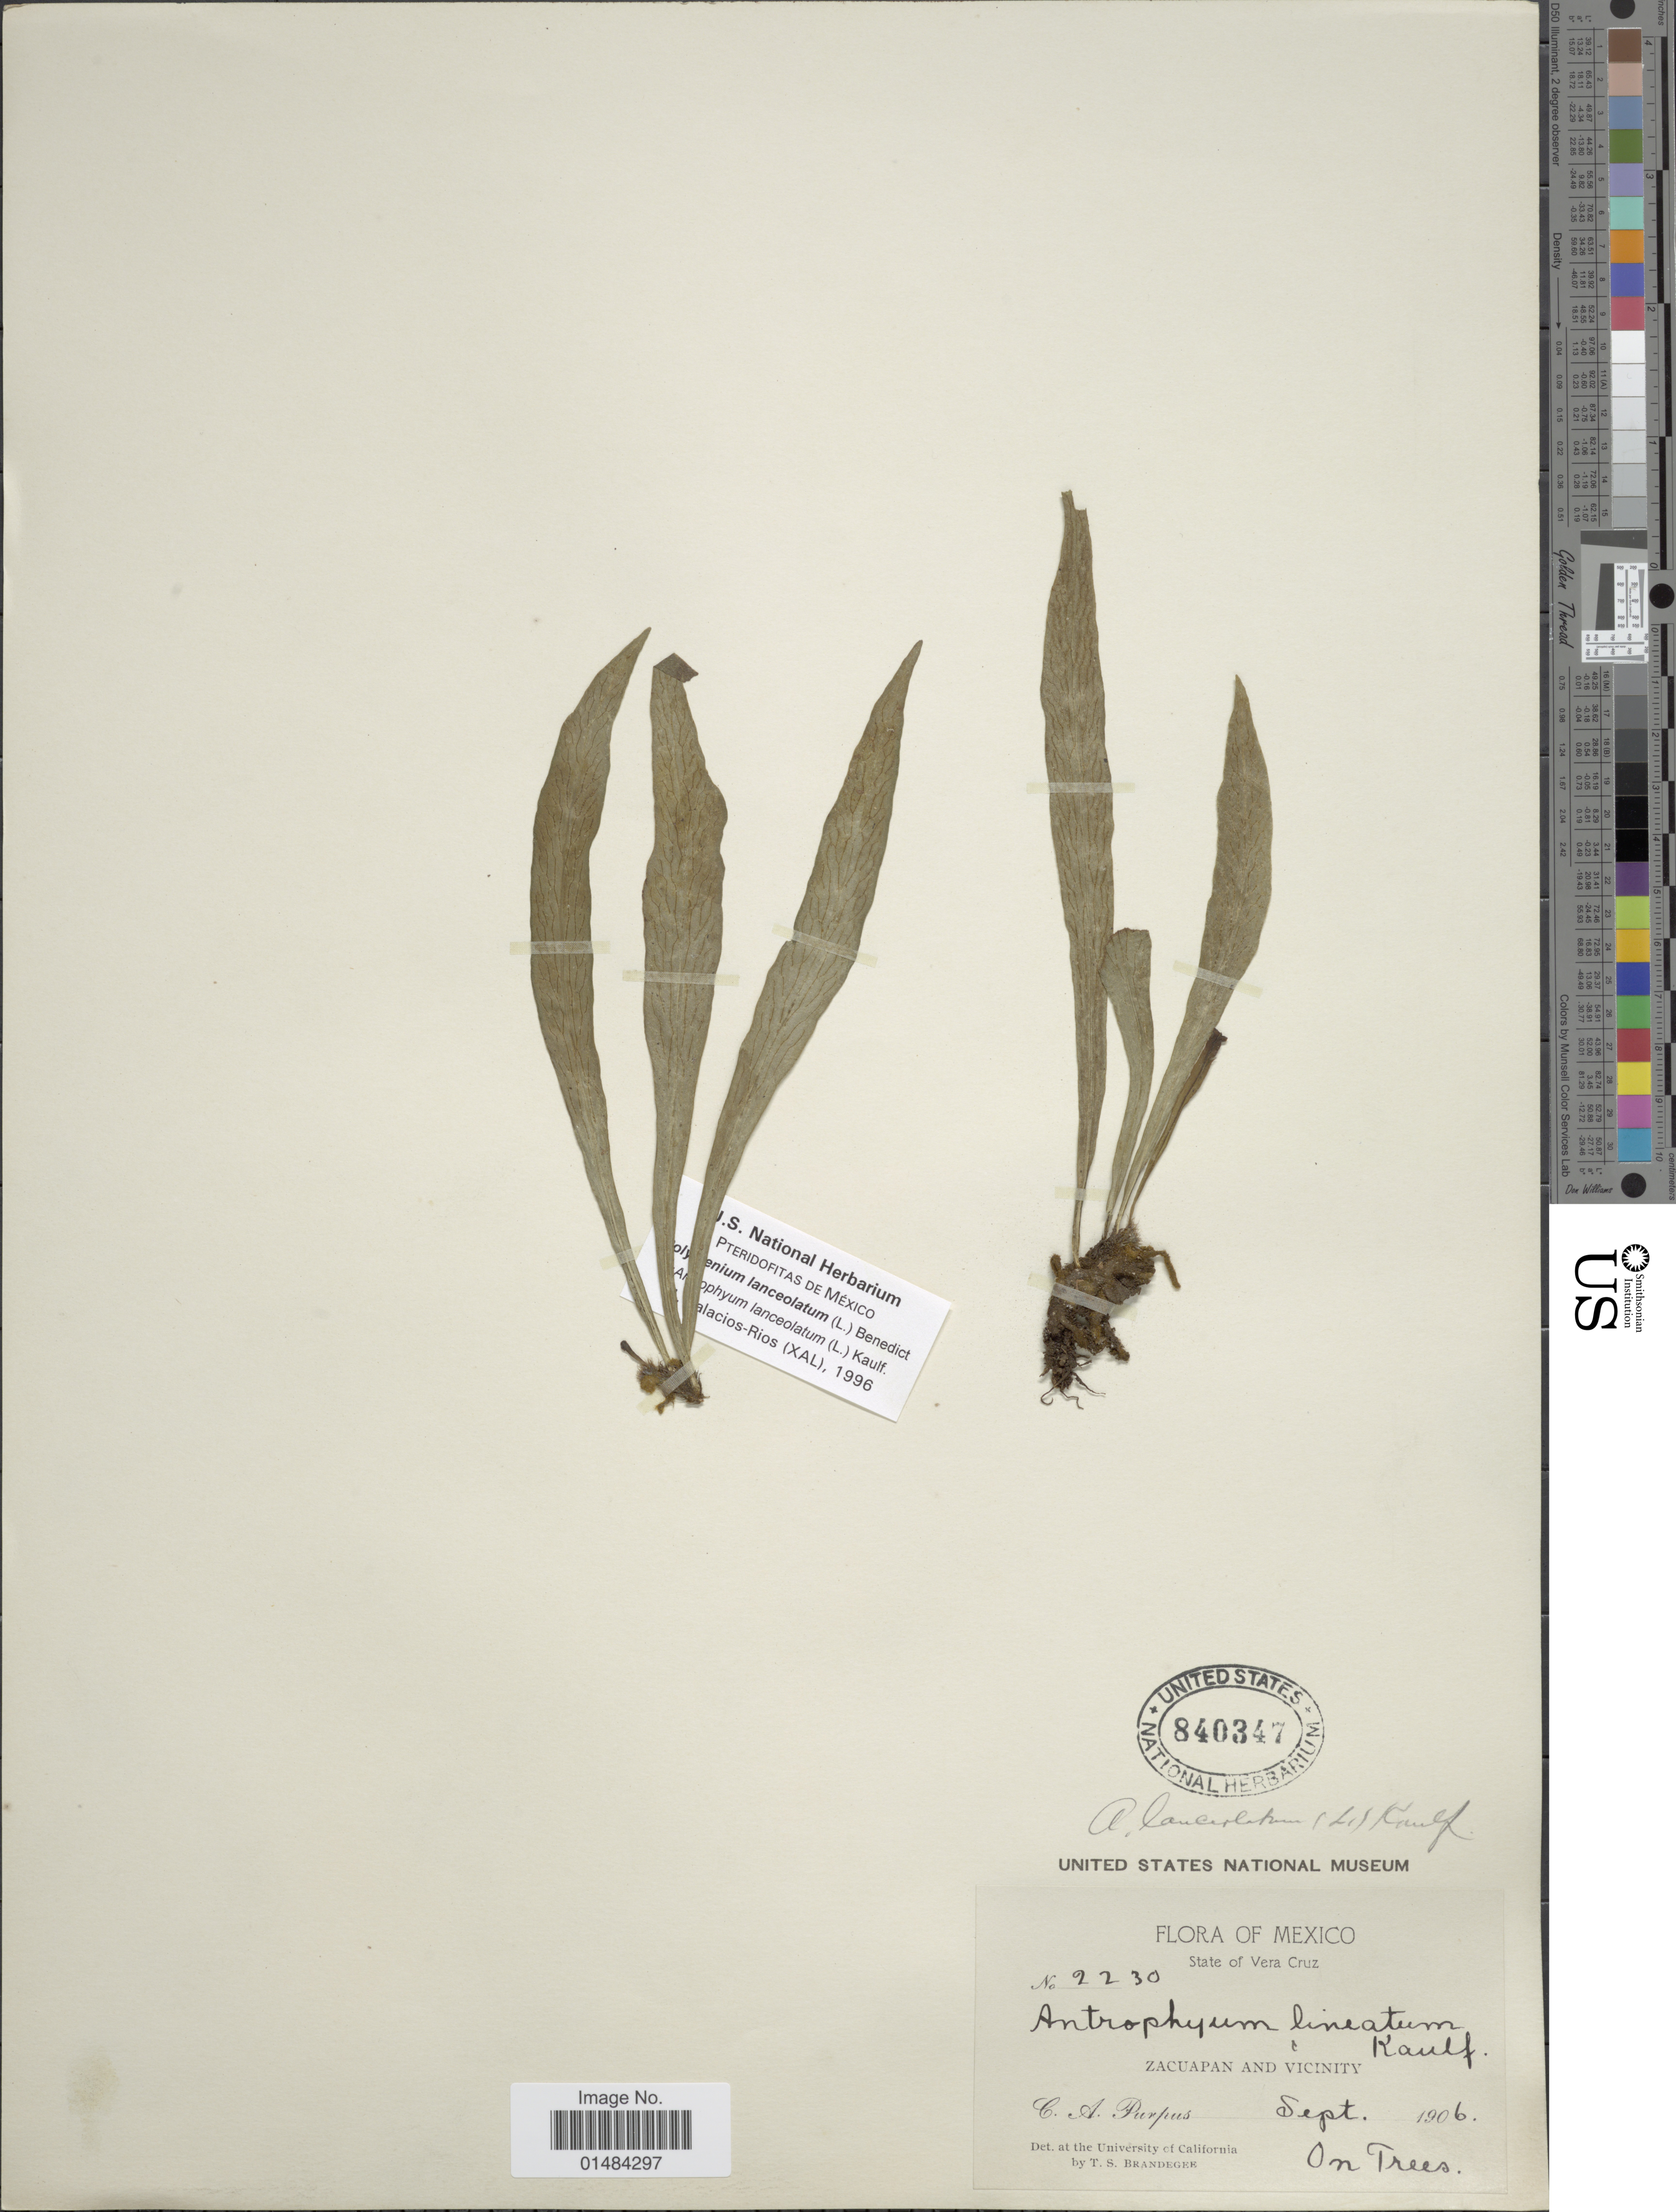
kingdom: Plantae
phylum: Tracheophyta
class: Polypodiopsida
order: Polypodiales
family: Pteridaceae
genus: Polytaenium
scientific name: Polytaenium lanceolatum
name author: (L.) Desv.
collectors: C. A. Purpus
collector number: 2230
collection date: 1906-09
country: Mexico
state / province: Veracruz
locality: Mexico, Zacuapan and Vicinity.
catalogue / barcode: US 840347